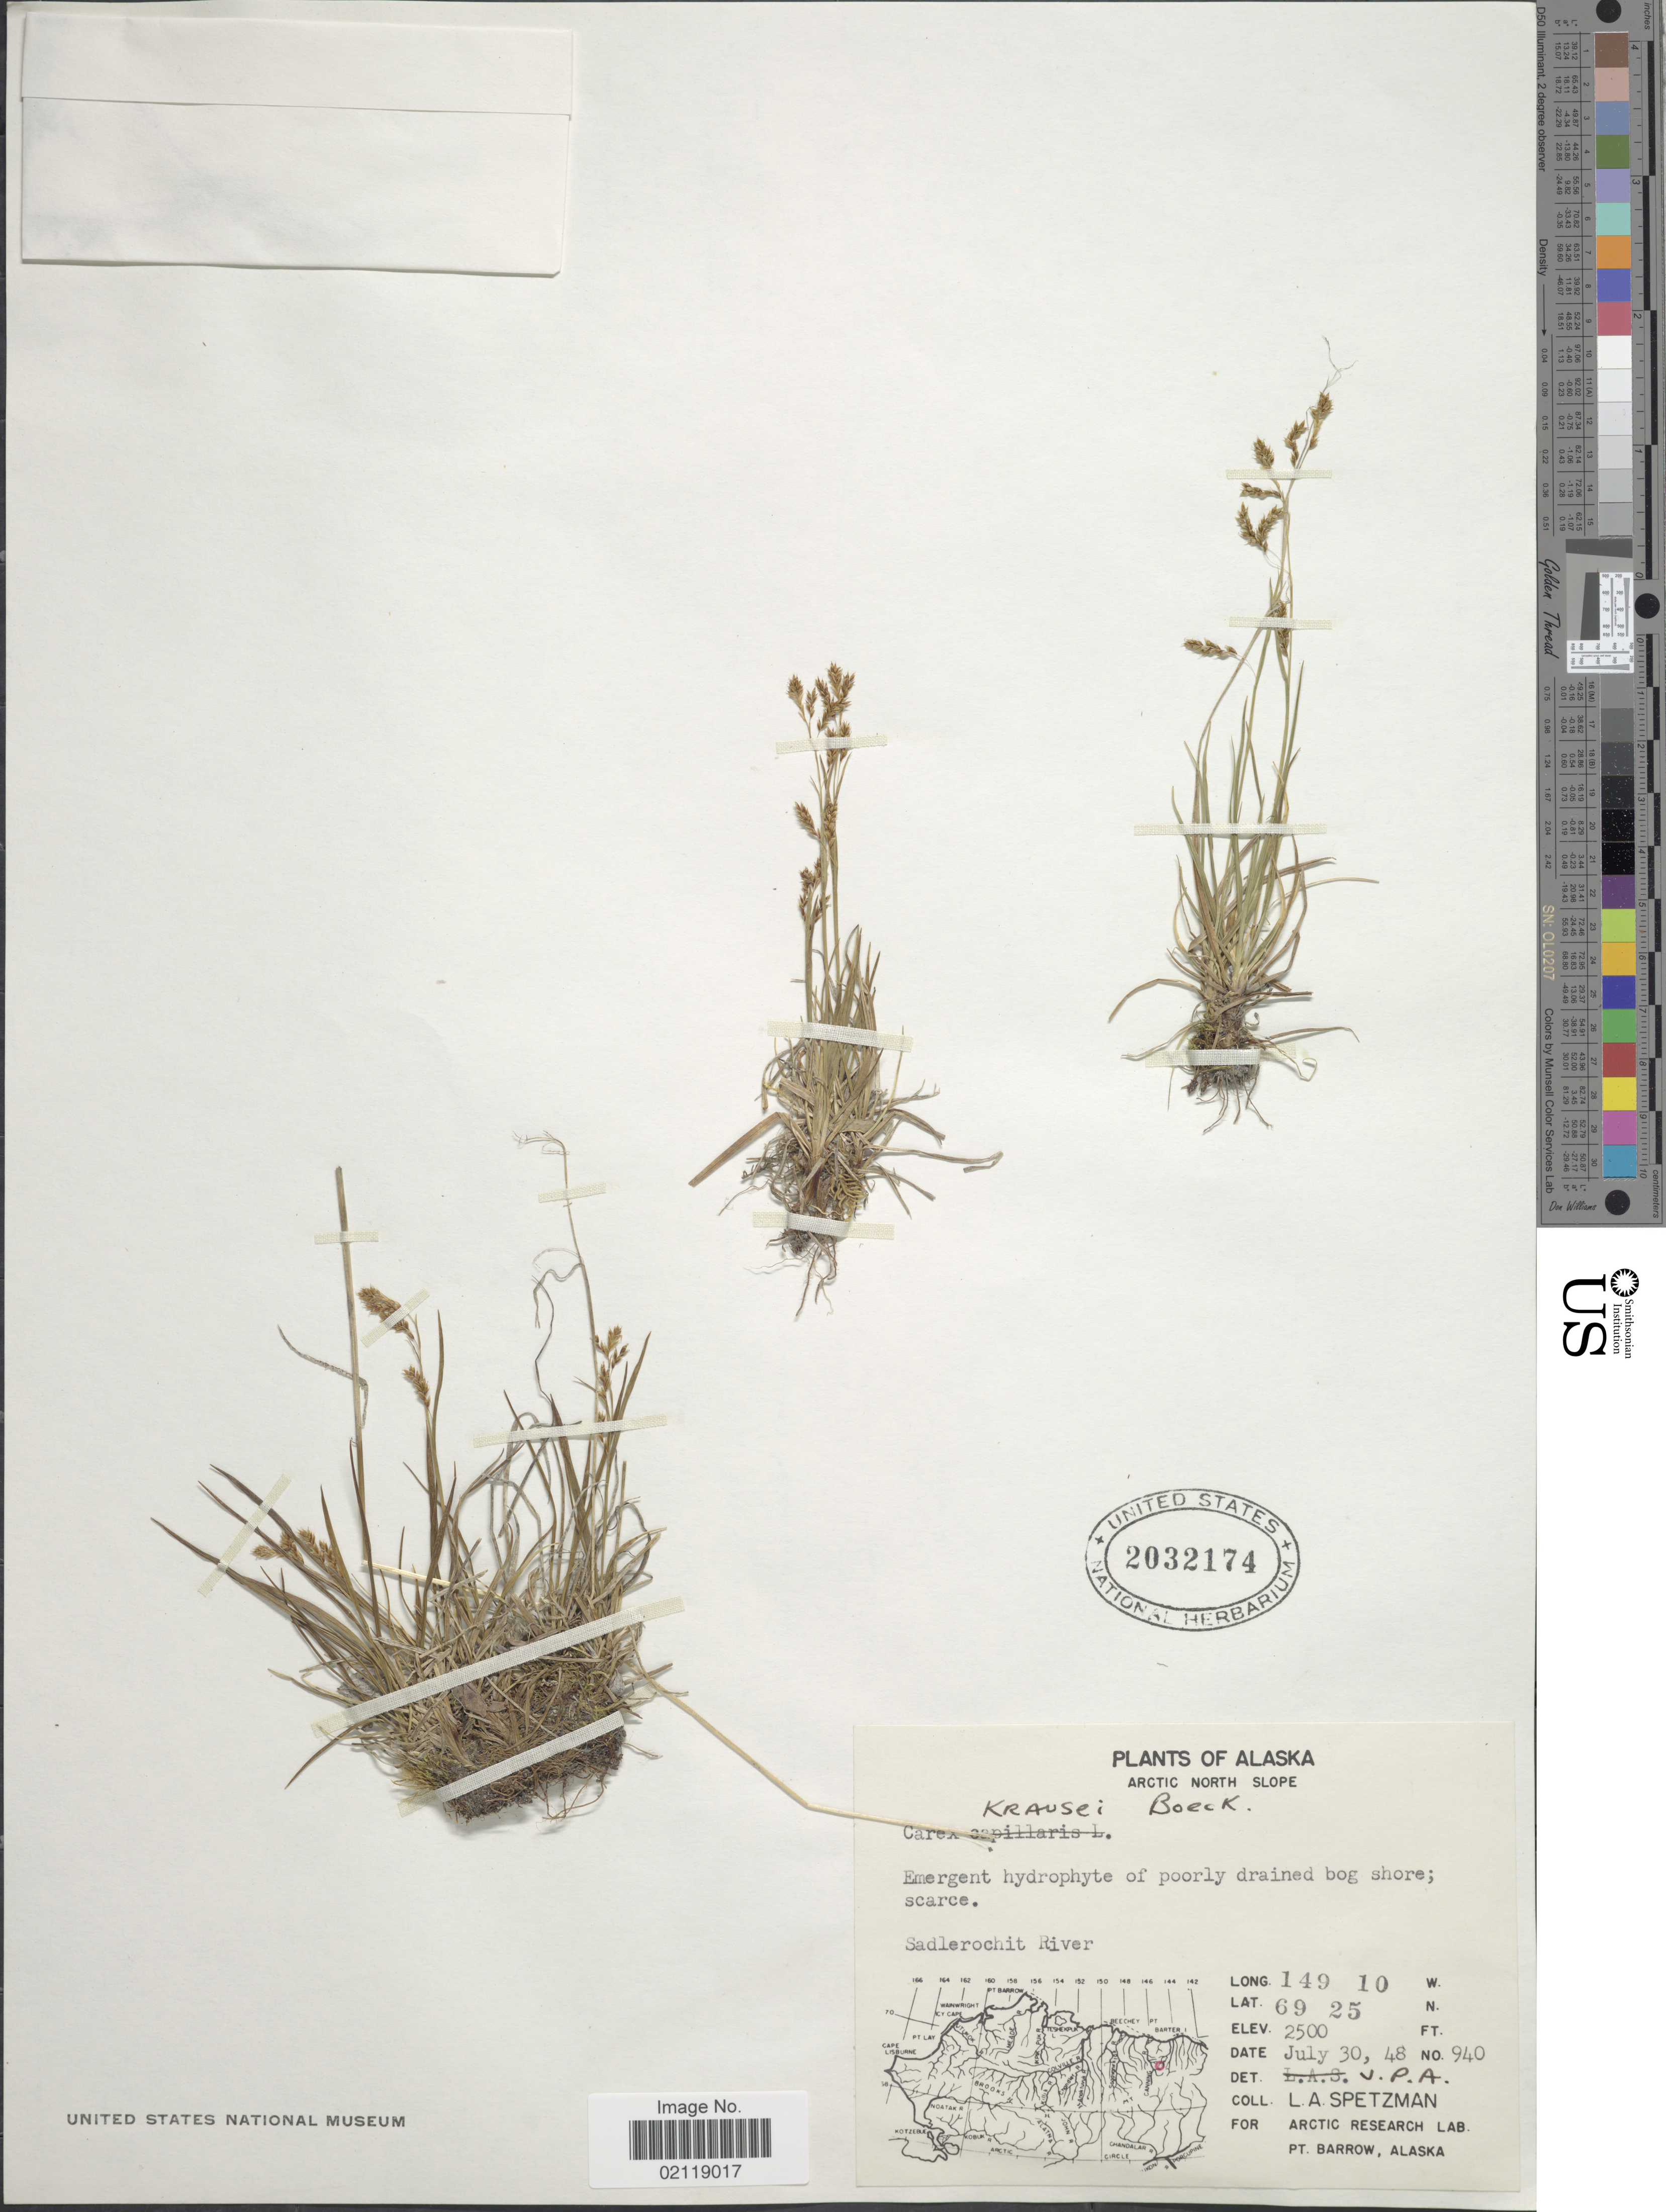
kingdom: Plantae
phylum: Tracheophyta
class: Liliopsida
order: Poales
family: Cyperaceae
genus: Carex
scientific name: Carex krausei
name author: Boeckeler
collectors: L. Spetzman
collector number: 940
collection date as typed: Transcribed d/m/y: 30/7/48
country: United States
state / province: Alaska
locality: Arctic North Slope. Sadlerochit River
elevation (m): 762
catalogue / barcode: US 2032174